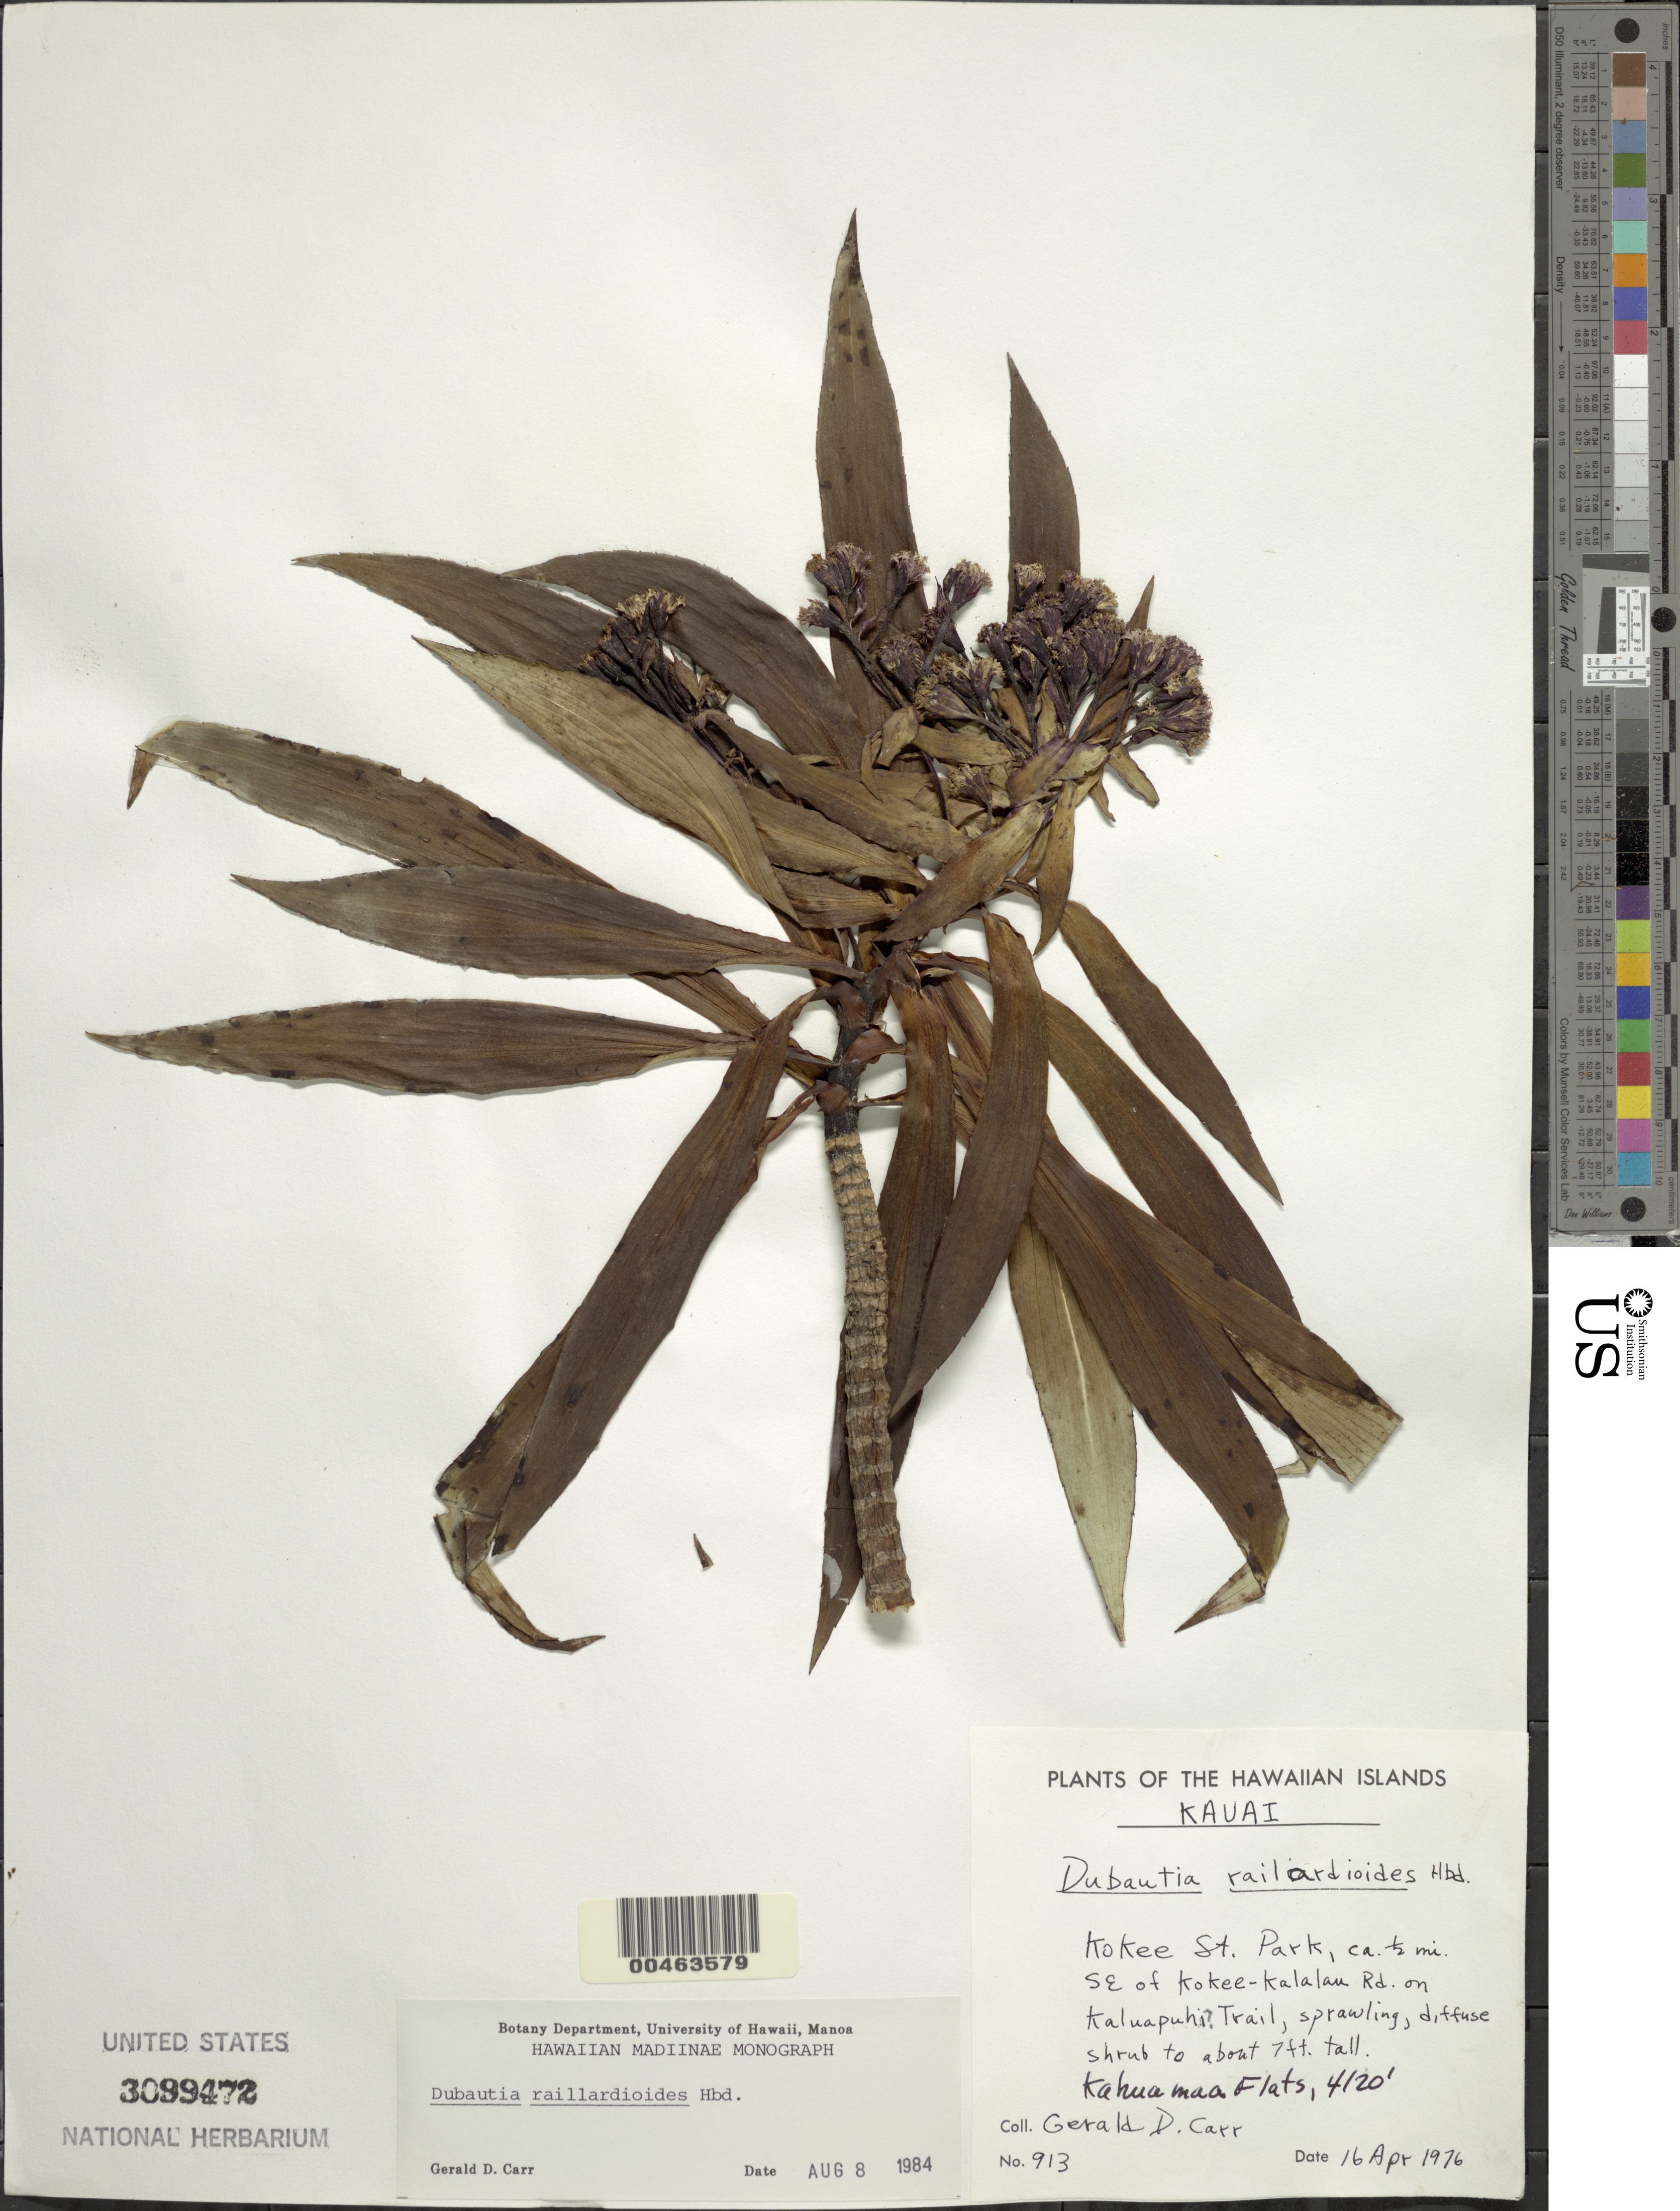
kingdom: Plantae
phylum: Tracheophyta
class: Magnoliopsida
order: Asterales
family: Asteraceae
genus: Dubautia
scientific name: Dubautia raillardioides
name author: Hillebr.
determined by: Carr, G. D.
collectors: G. D. Carr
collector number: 913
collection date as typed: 16 Apr 1976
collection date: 1976-04-16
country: United States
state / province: Hawaii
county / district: Kauai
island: Kaua'i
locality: Kokee St. Park, ca. 0.5 mi. SE of Kokee-Kalalau rd. on Kaluapuhi? Trail, Kahuamaa Flats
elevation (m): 1256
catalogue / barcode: US 3099472